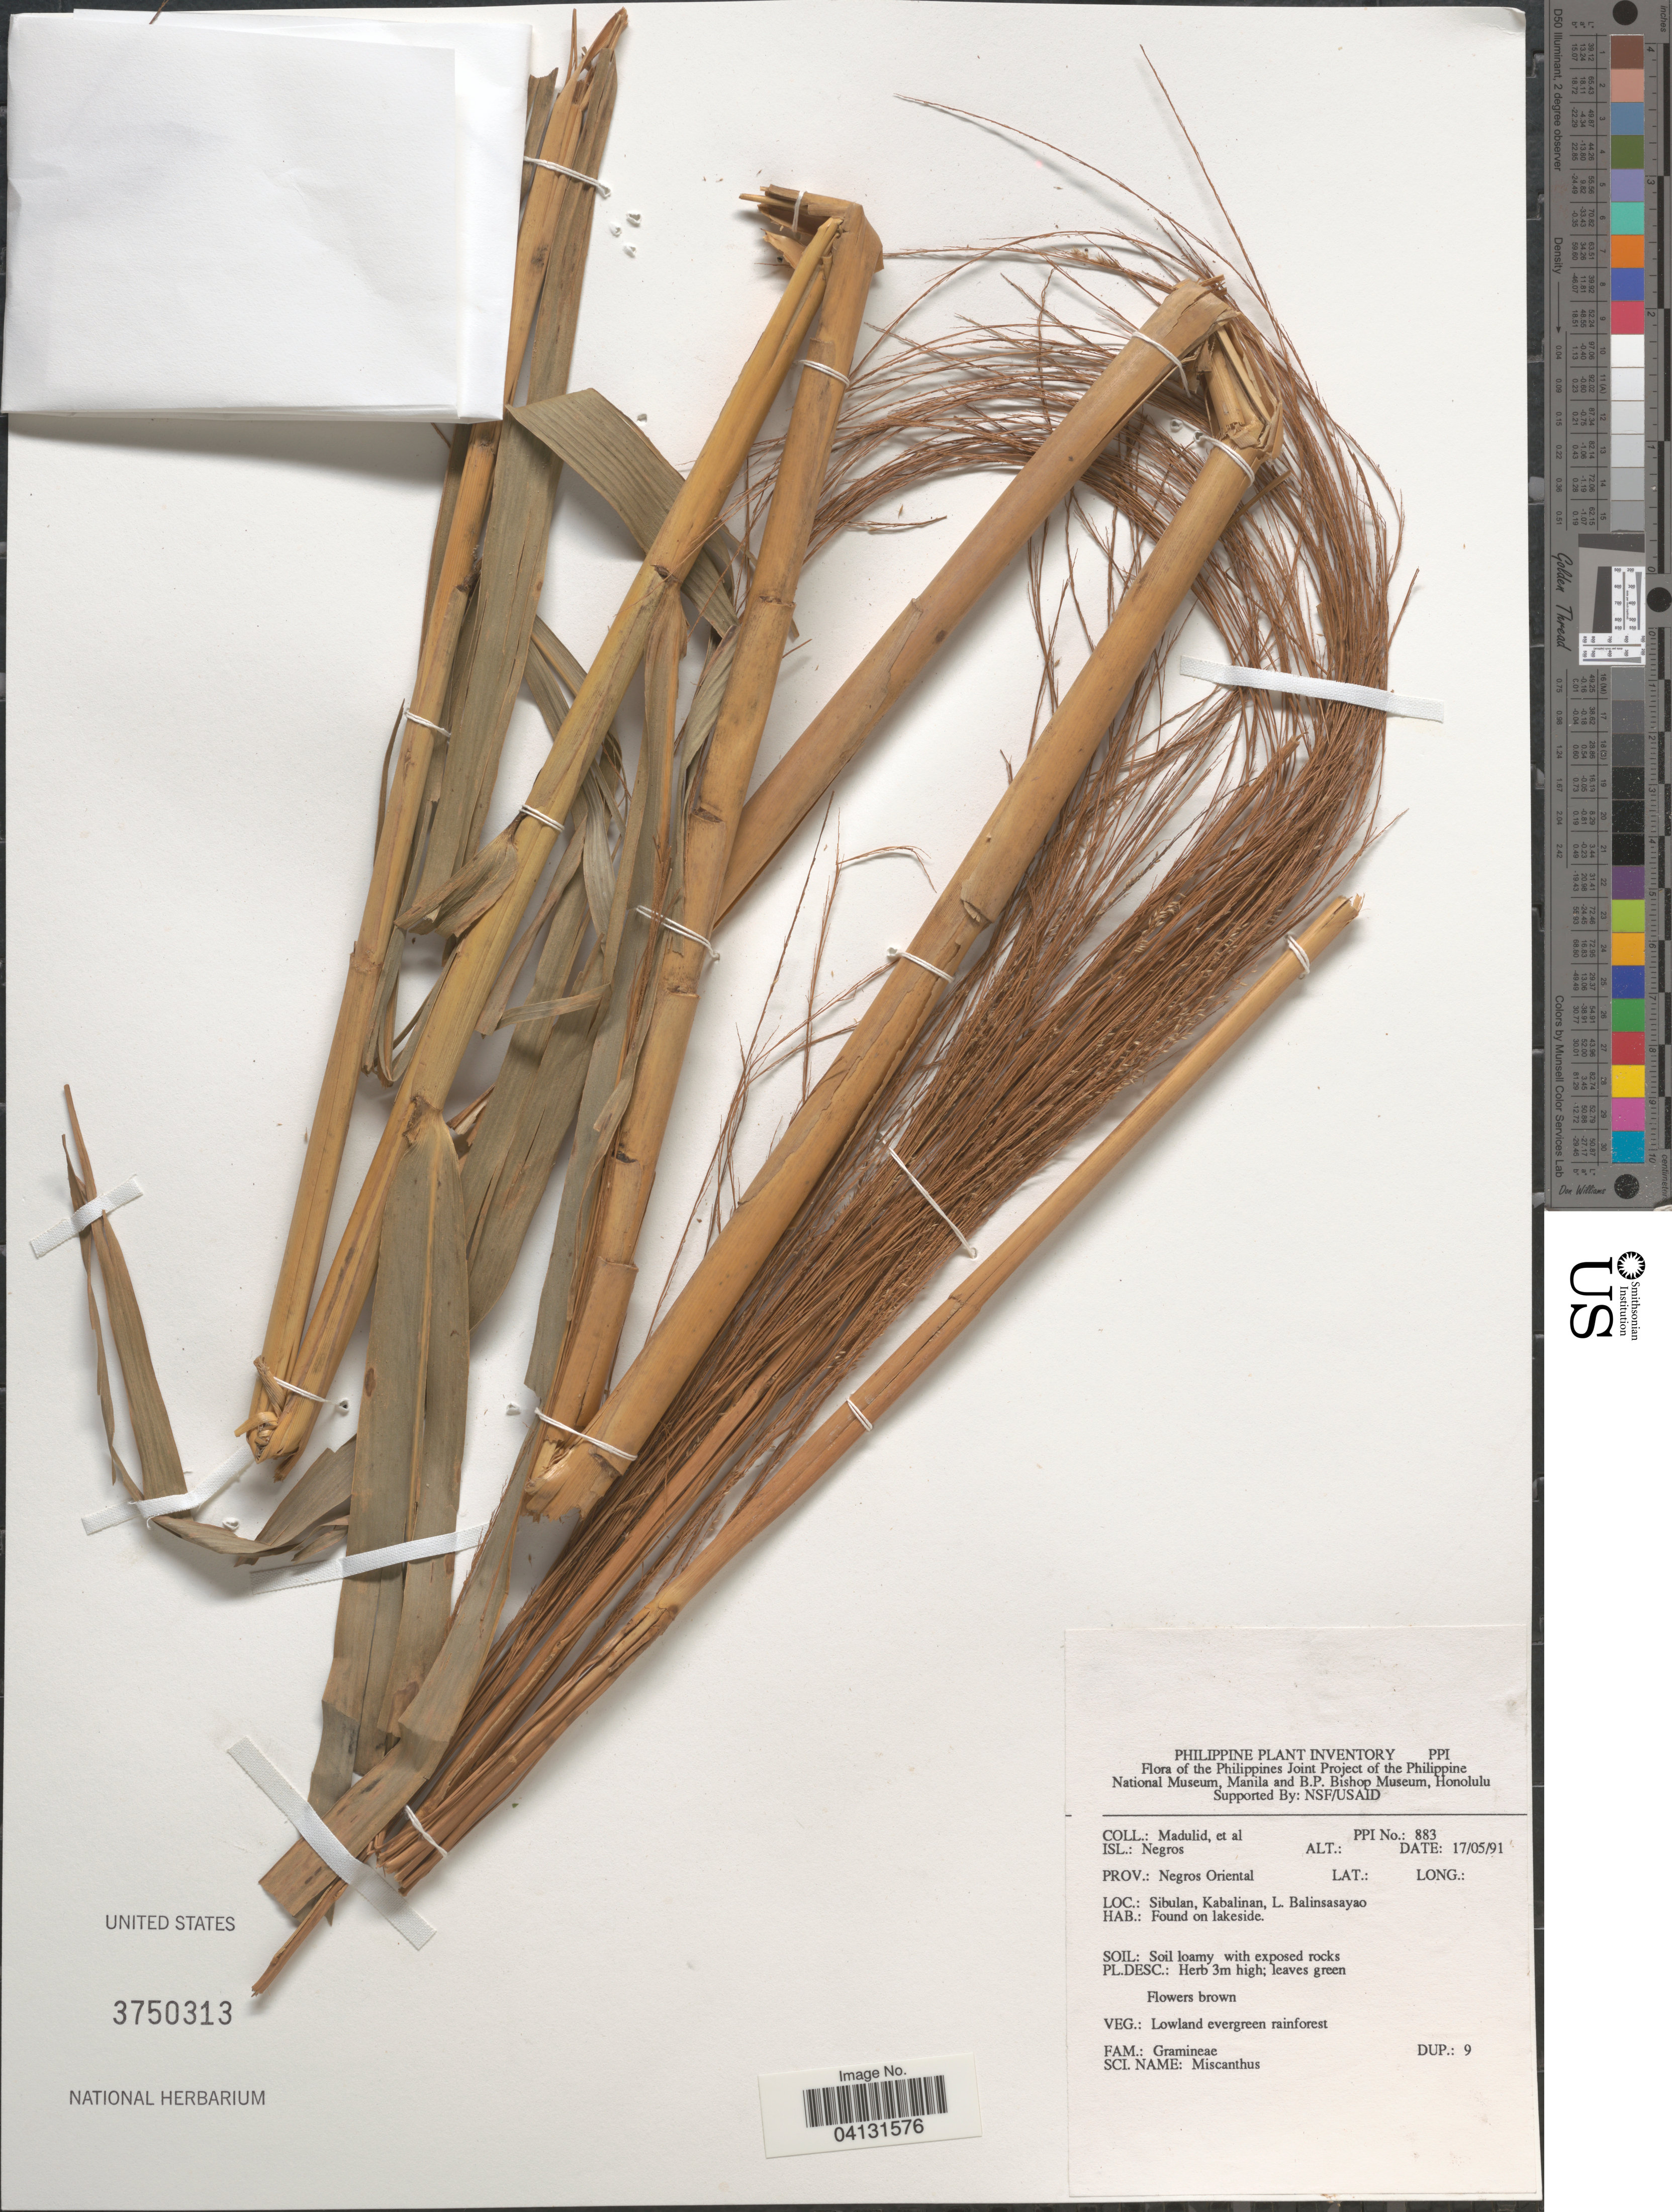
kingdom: Plantae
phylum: Tracheophyta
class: Liliopsida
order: Poales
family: Poaceae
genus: Miscanthus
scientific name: Miscanthus sp.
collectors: Madulid & et al.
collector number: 883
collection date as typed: Transcribed d/m/y: 17/5/91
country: Philippines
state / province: Central Visayas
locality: Isl.: Negros. Prov.: Negros Oriental. Sibulan, Kabalinan, L. Balinsasayao.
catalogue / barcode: US 3750313